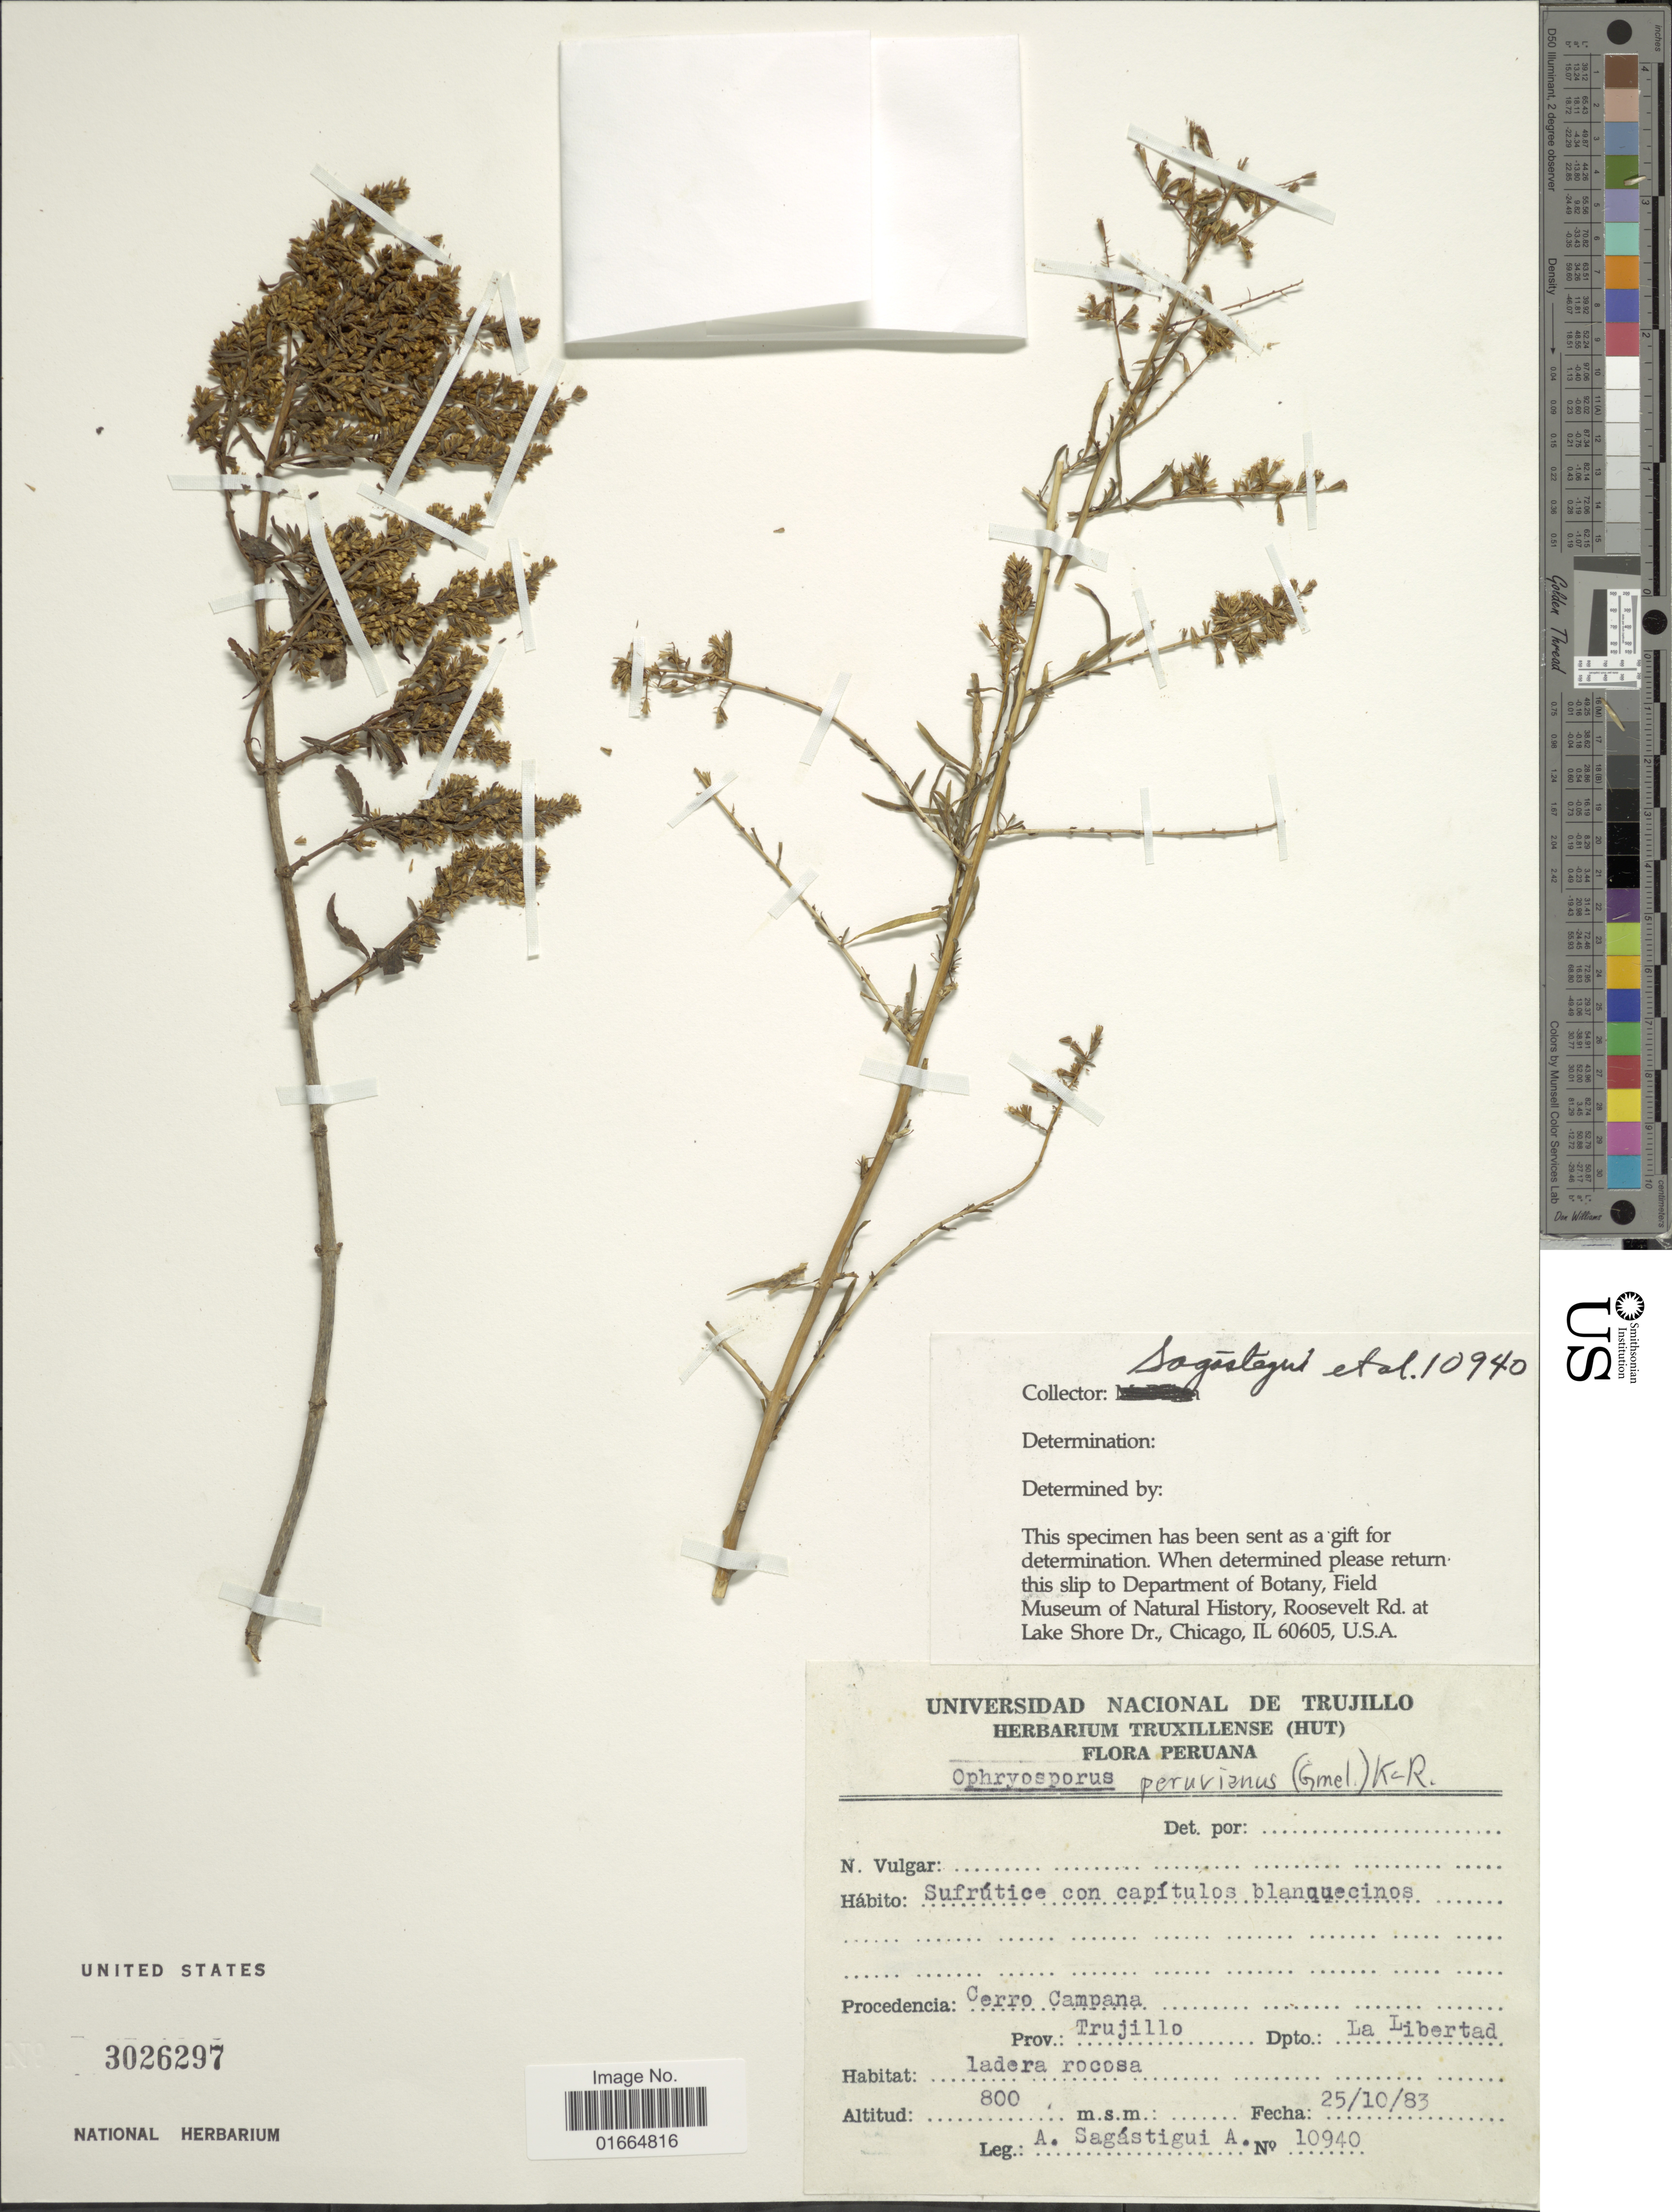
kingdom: Plantae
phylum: Tracheophyta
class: Magnoliopsida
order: Asterales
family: Asteraceae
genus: Ophryosporus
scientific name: Ophryosporus peruvianus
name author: (J.F. Gmel.) R.M. King & H. Rob.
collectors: A. Sagástegui A.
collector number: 10940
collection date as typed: Transcribed d/m/y: 25/10/83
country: Peru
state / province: La Libertad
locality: Cerro Campana. Prov.: Trujillo. Dpto.: La Libertad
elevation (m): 800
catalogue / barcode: US 3026297